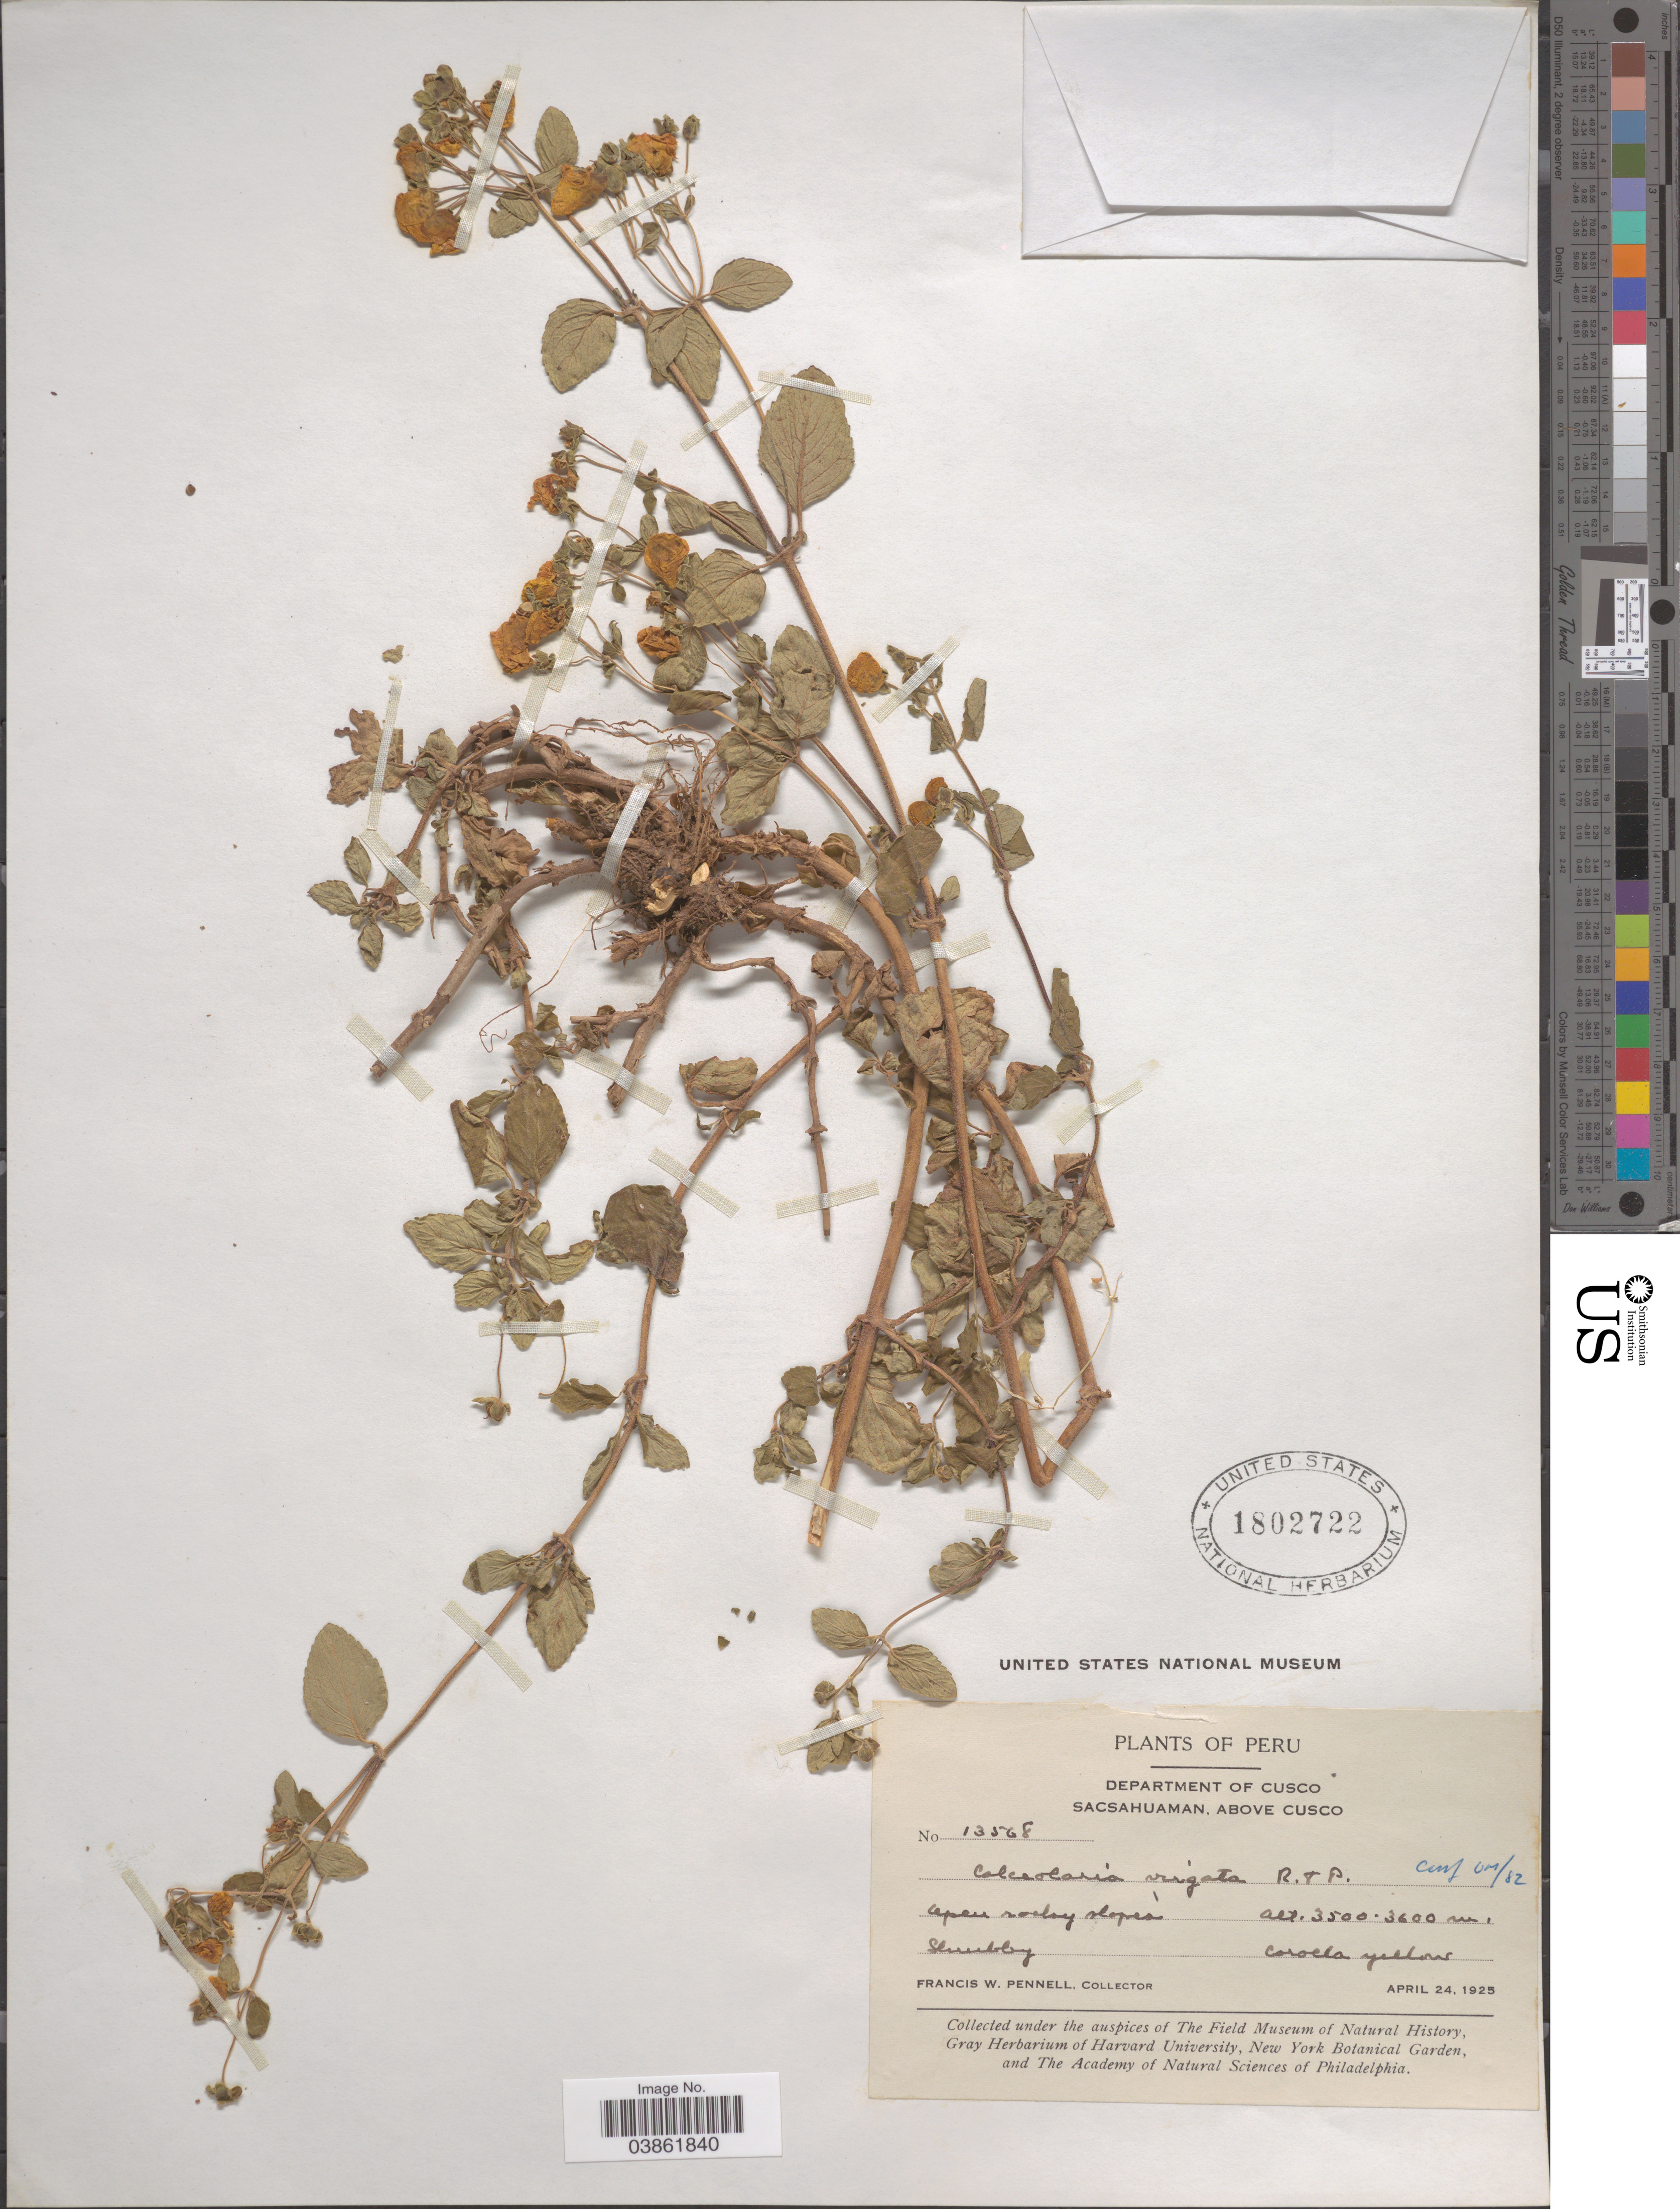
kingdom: Plantae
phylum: Tracheophyta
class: Magnoliopsida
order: Lamiales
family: Calceolariaceae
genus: Calceolaria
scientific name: Calceolaria virgata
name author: Ruiz & Pav.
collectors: F. W. Pennell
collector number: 13568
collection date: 1925-04-24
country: Peru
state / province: Cusco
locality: Department of Cusco. Sacsahuaman, above Cusco.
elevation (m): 3500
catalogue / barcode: US 1802722